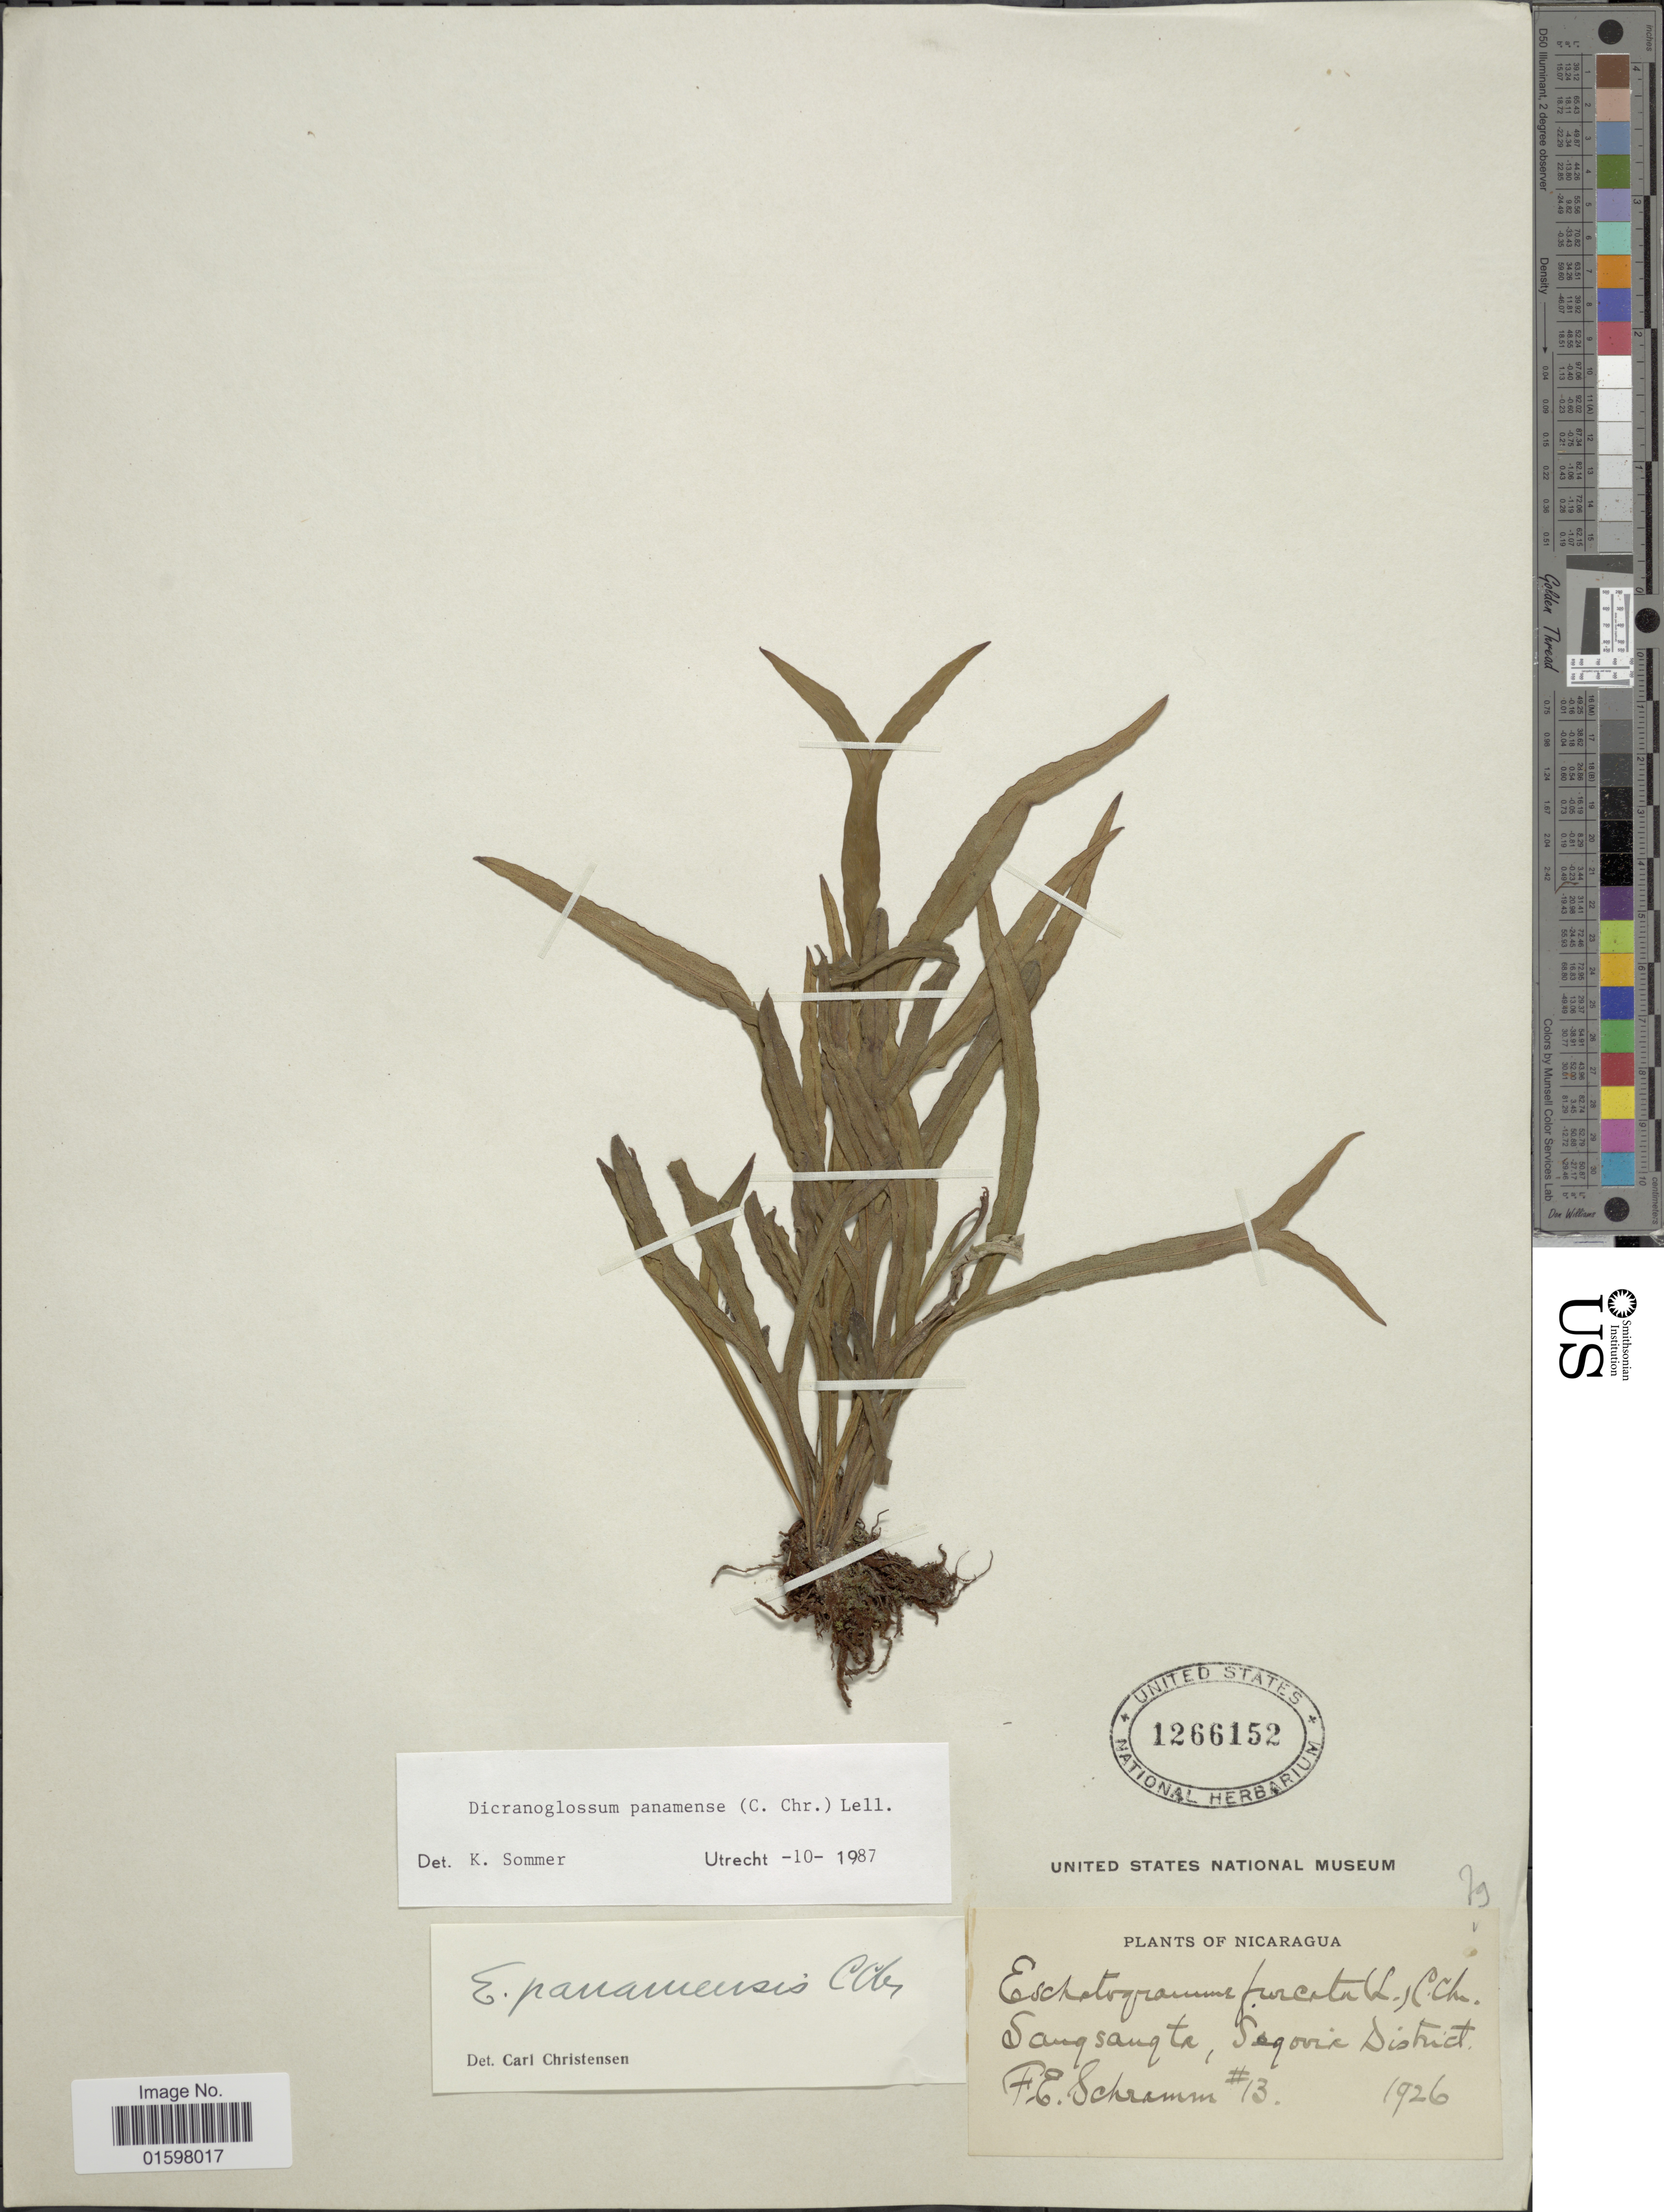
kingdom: Plantae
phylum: Tracheophyta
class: Polypodiopsida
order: Polypodiales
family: Polypodiaceae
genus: Pleopeltis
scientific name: Pleopeltis panamensis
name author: (Weath.) Pic. Serm.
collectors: F. E. Schramm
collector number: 13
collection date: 1926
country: Nicaragua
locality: Sangsangta, Segovia District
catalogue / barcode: US 1266152